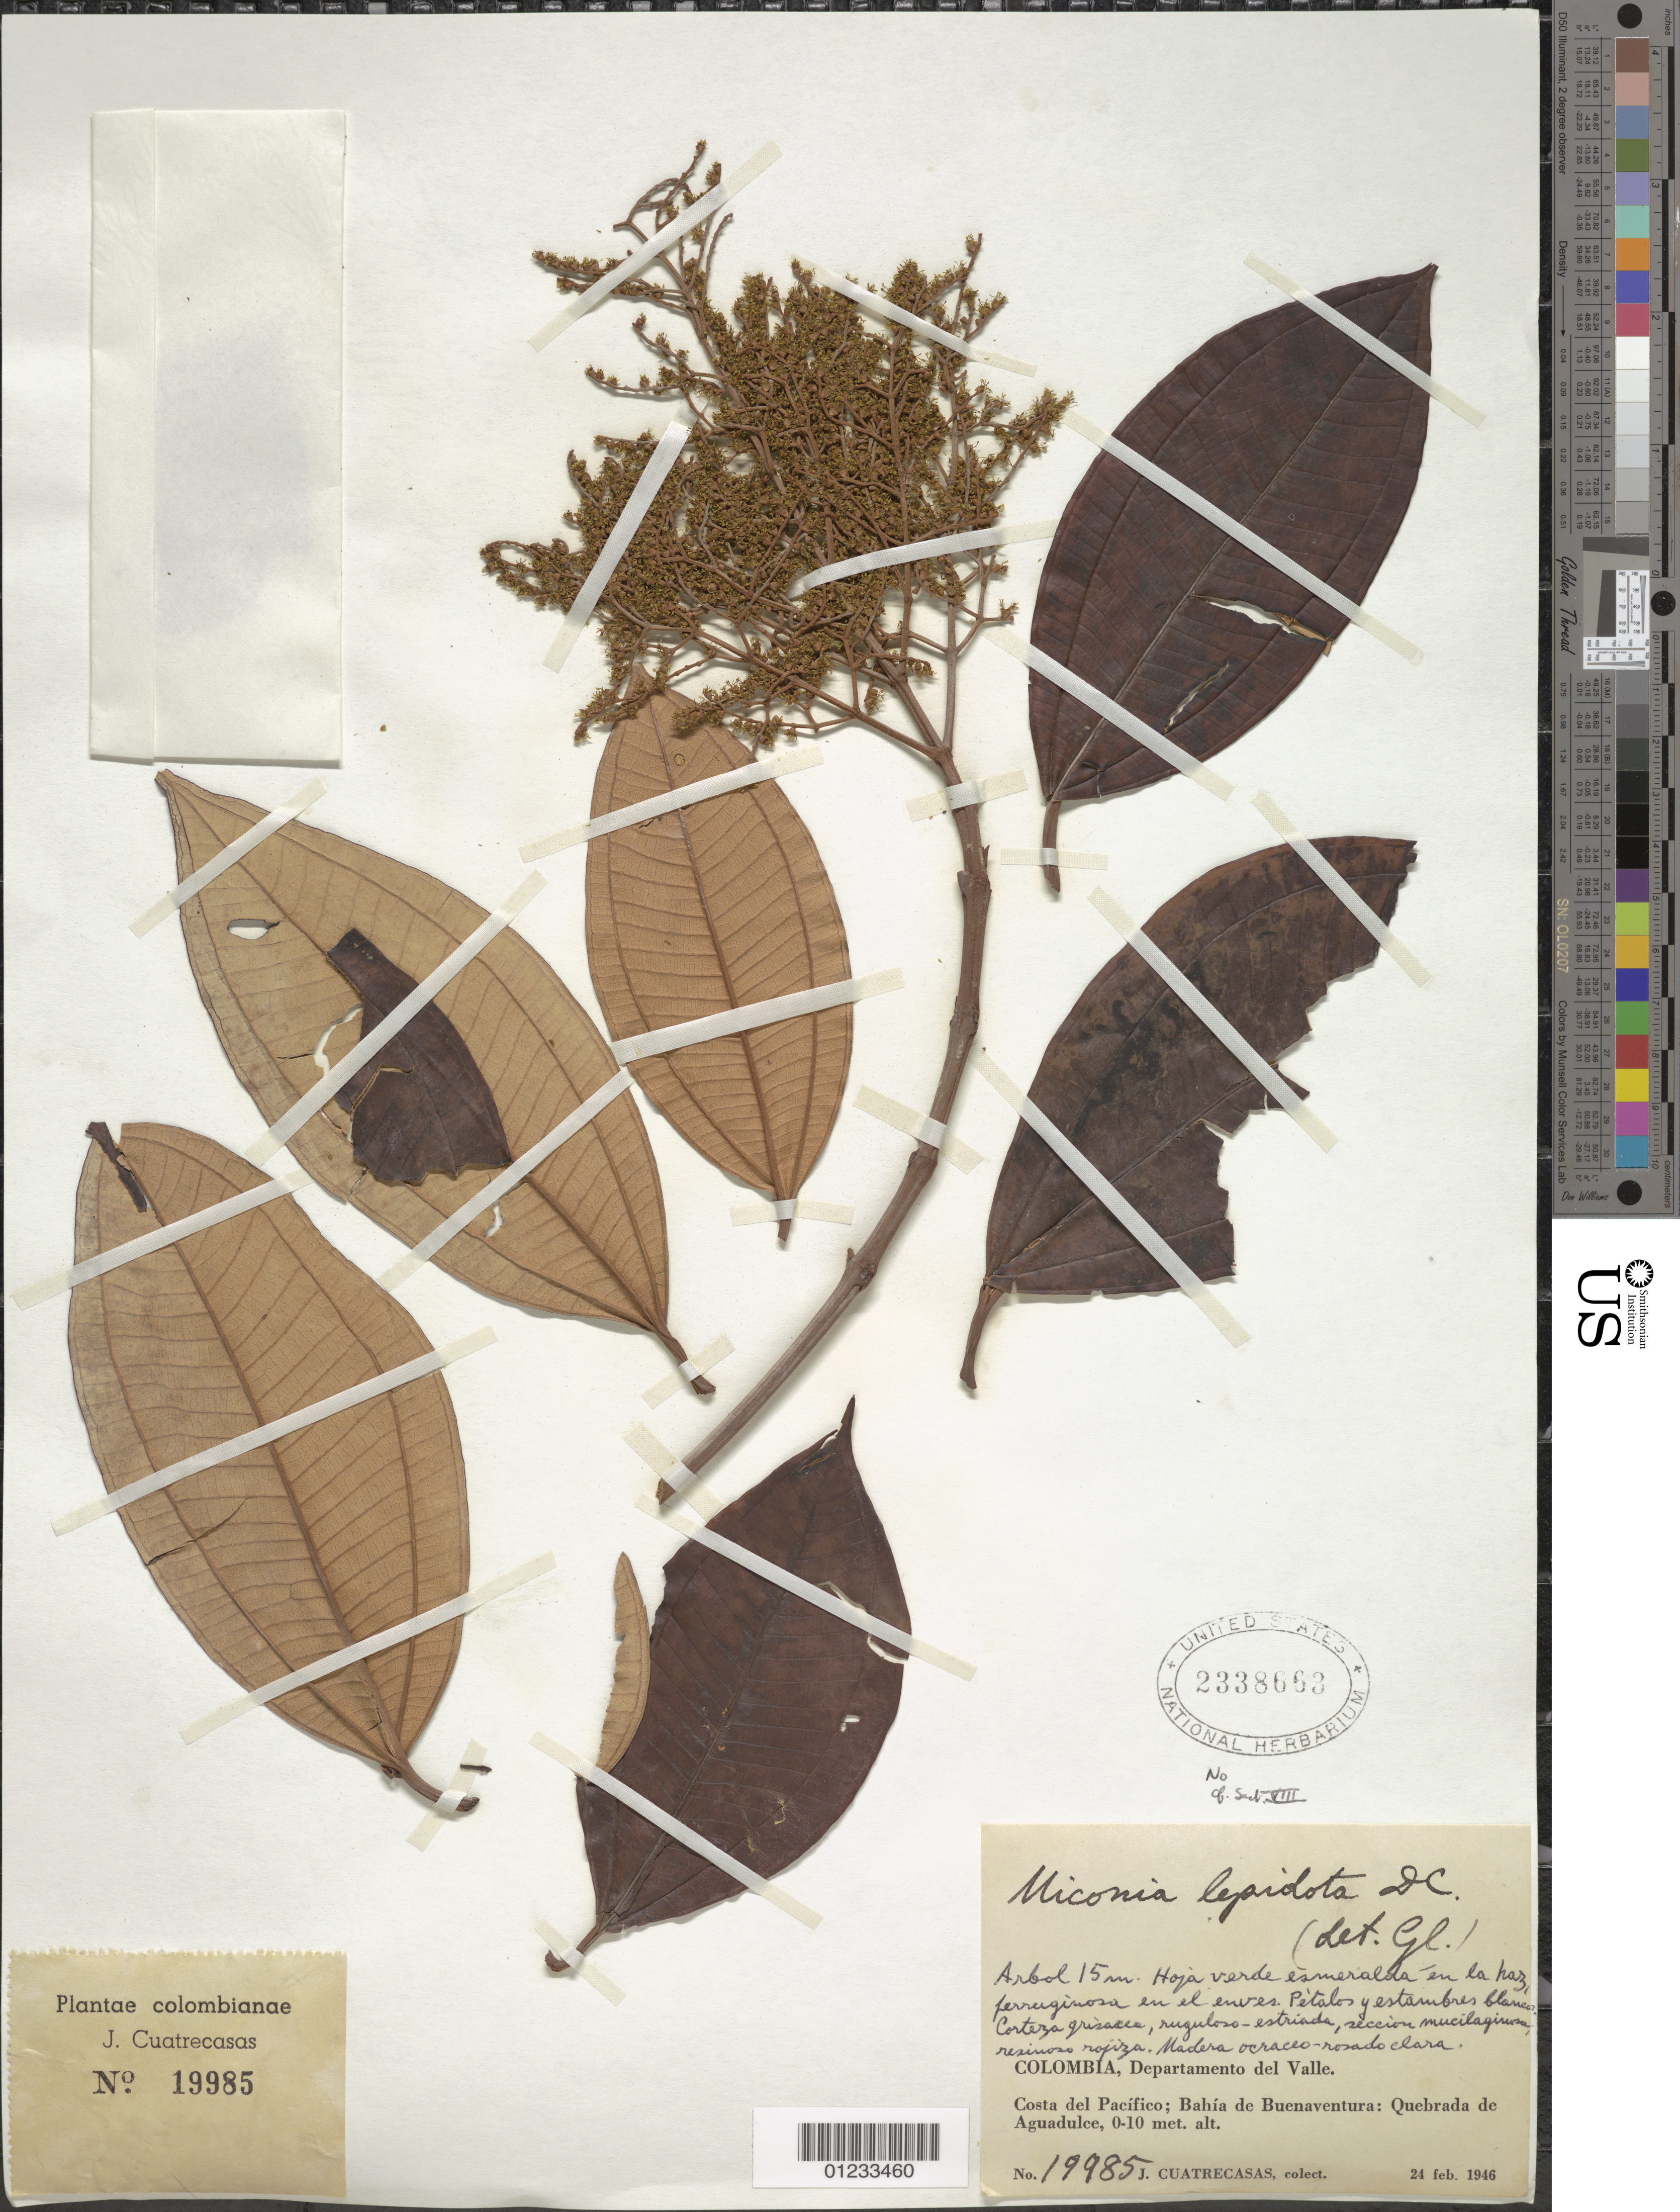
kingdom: Plantae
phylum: Tracheophyta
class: Magnoliopsida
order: Myrtales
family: Melastomataceae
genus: Miconia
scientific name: Miconia punctata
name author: (Desr.) D. Don ex DC.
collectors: J. Cuatrecasas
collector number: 19985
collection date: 1946-02-24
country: Colombia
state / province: Valle del Cauca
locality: Costa del Pacifico; Bahía de Buenaventura: Quebrada de Aguadulce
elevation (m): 0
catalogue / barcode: US 2338663